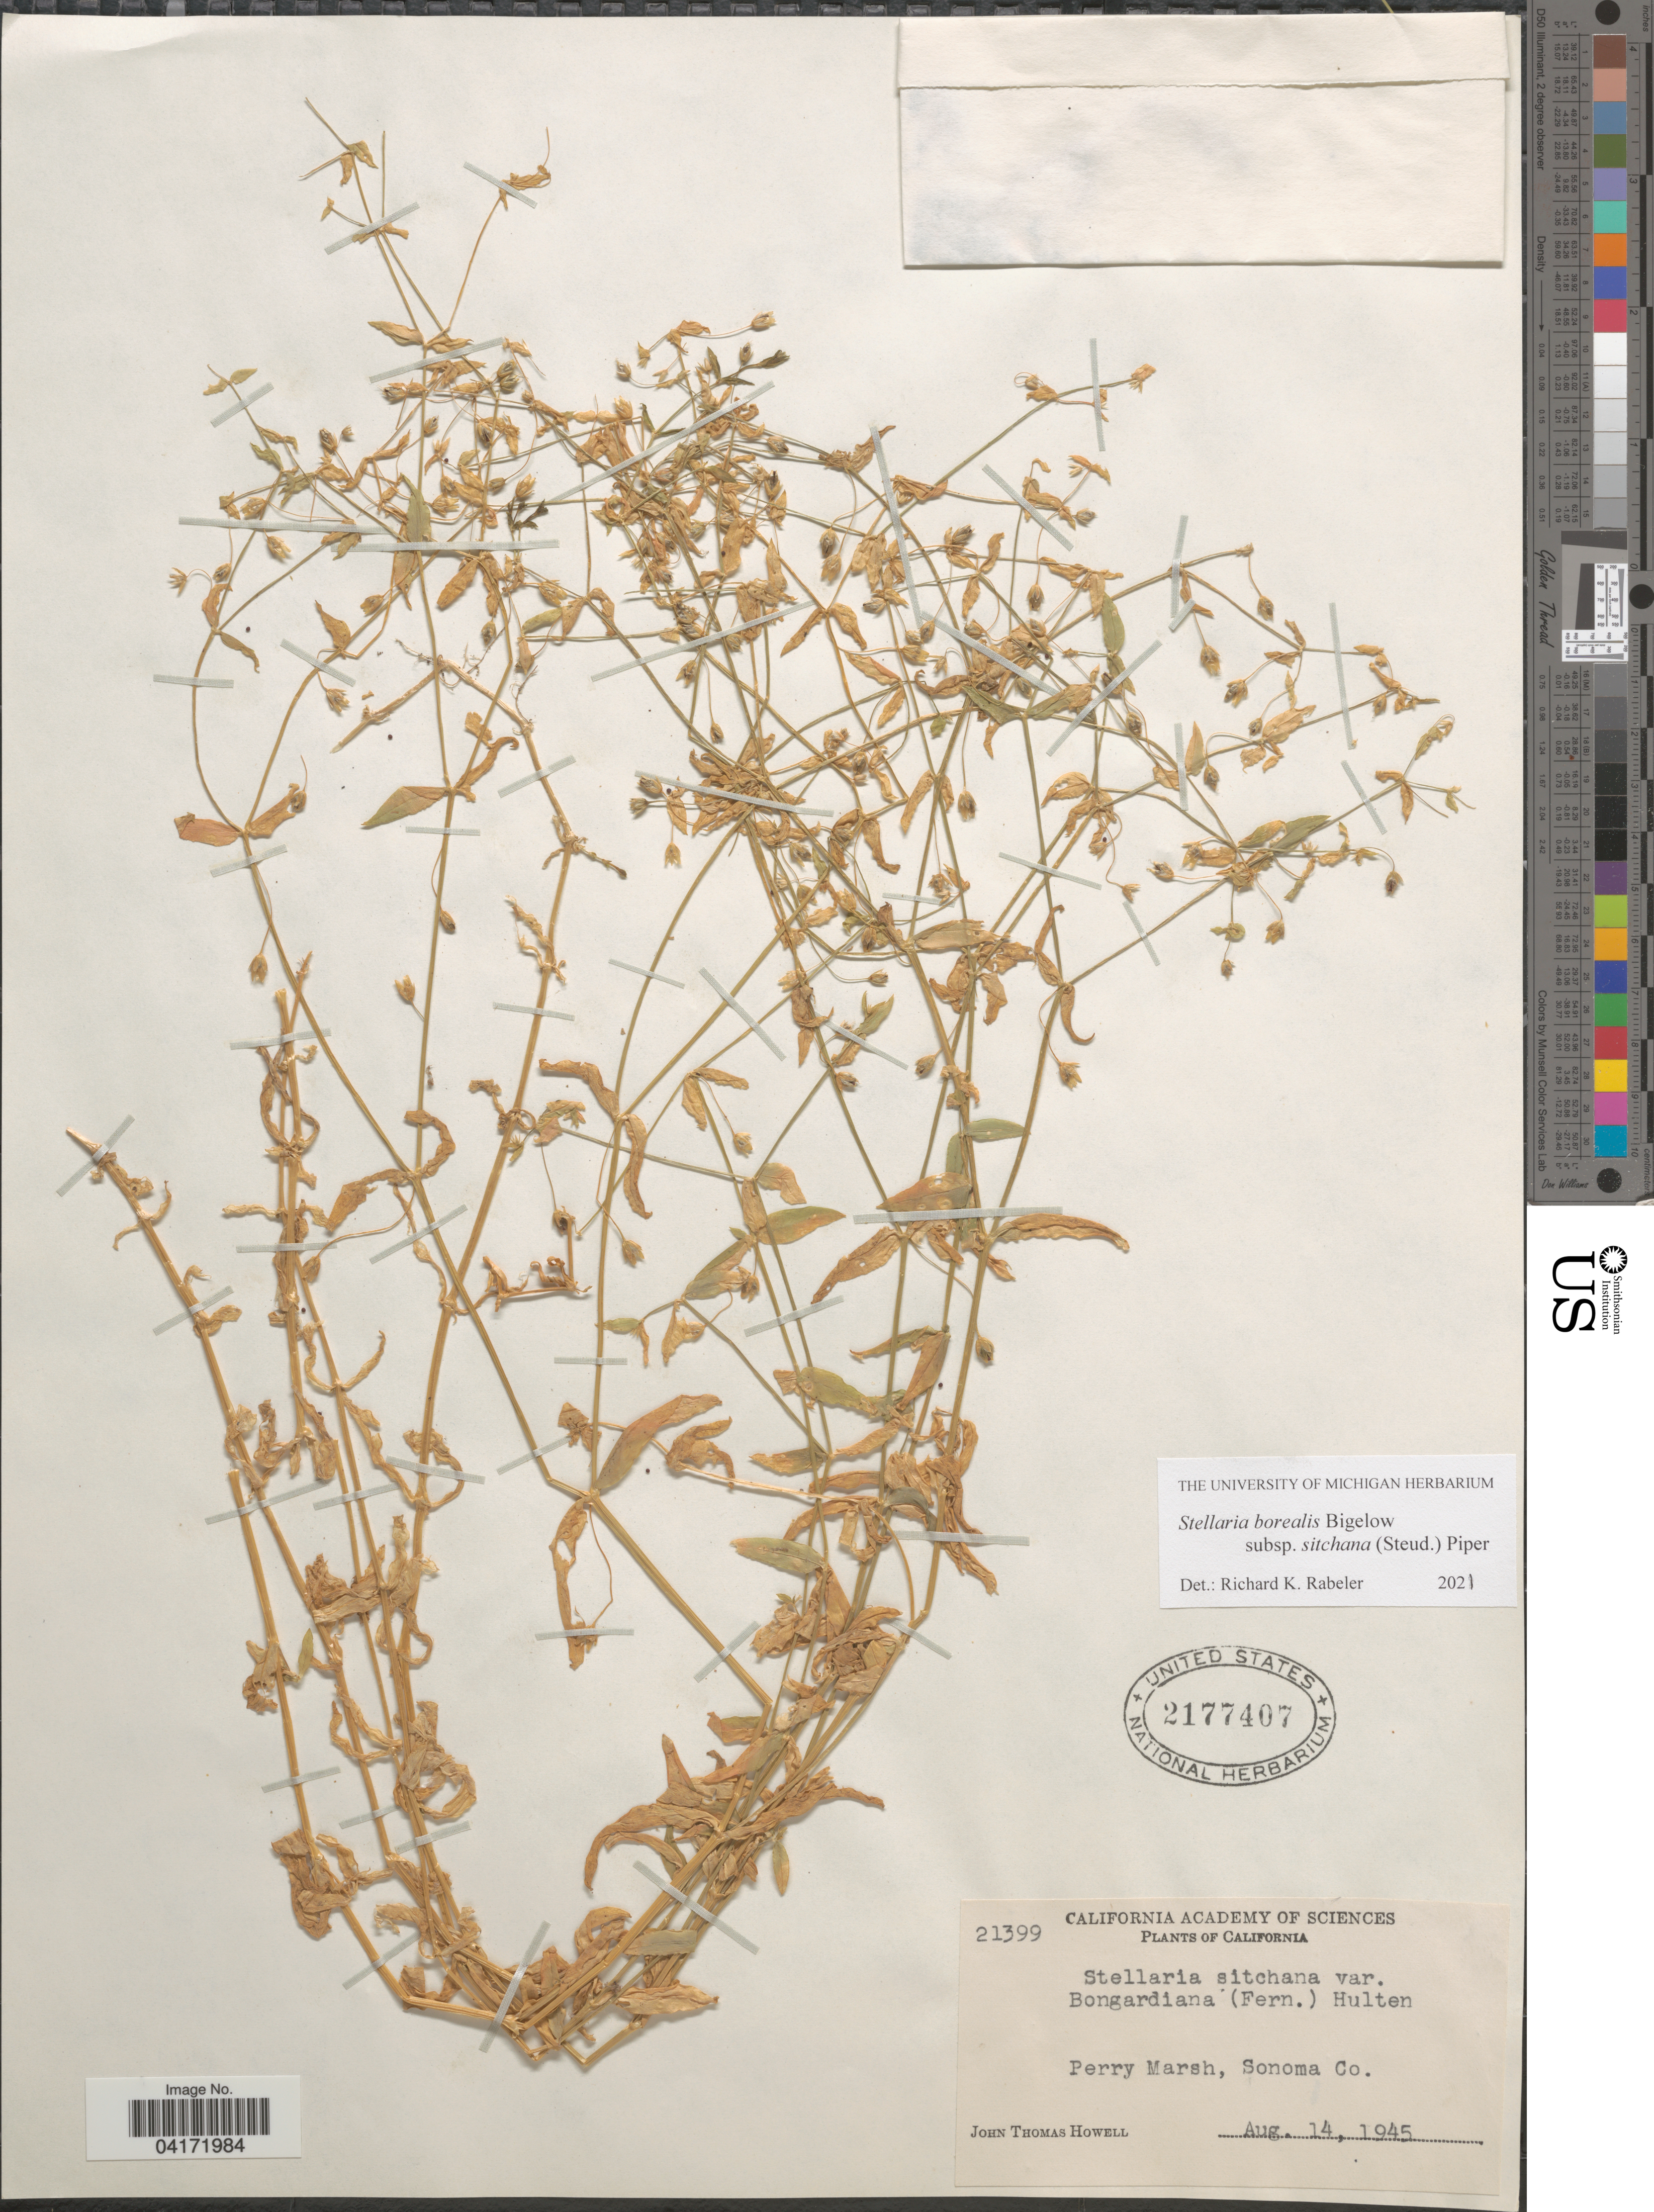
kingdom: Plantae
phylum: Tracheophyta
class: Magnoliopsida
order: Caryophyllales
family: Caryophyllaceae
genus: Stellaria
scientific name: Stellaria borealis subsp. sitchana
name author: (Steud.) Piper & Beattie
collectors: J. T. Howell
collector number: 21399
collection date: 1945-08-14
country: United States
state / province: California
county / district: Sonoma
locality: Perry Marsh, Sonoma Co.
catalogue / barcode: US 2177407